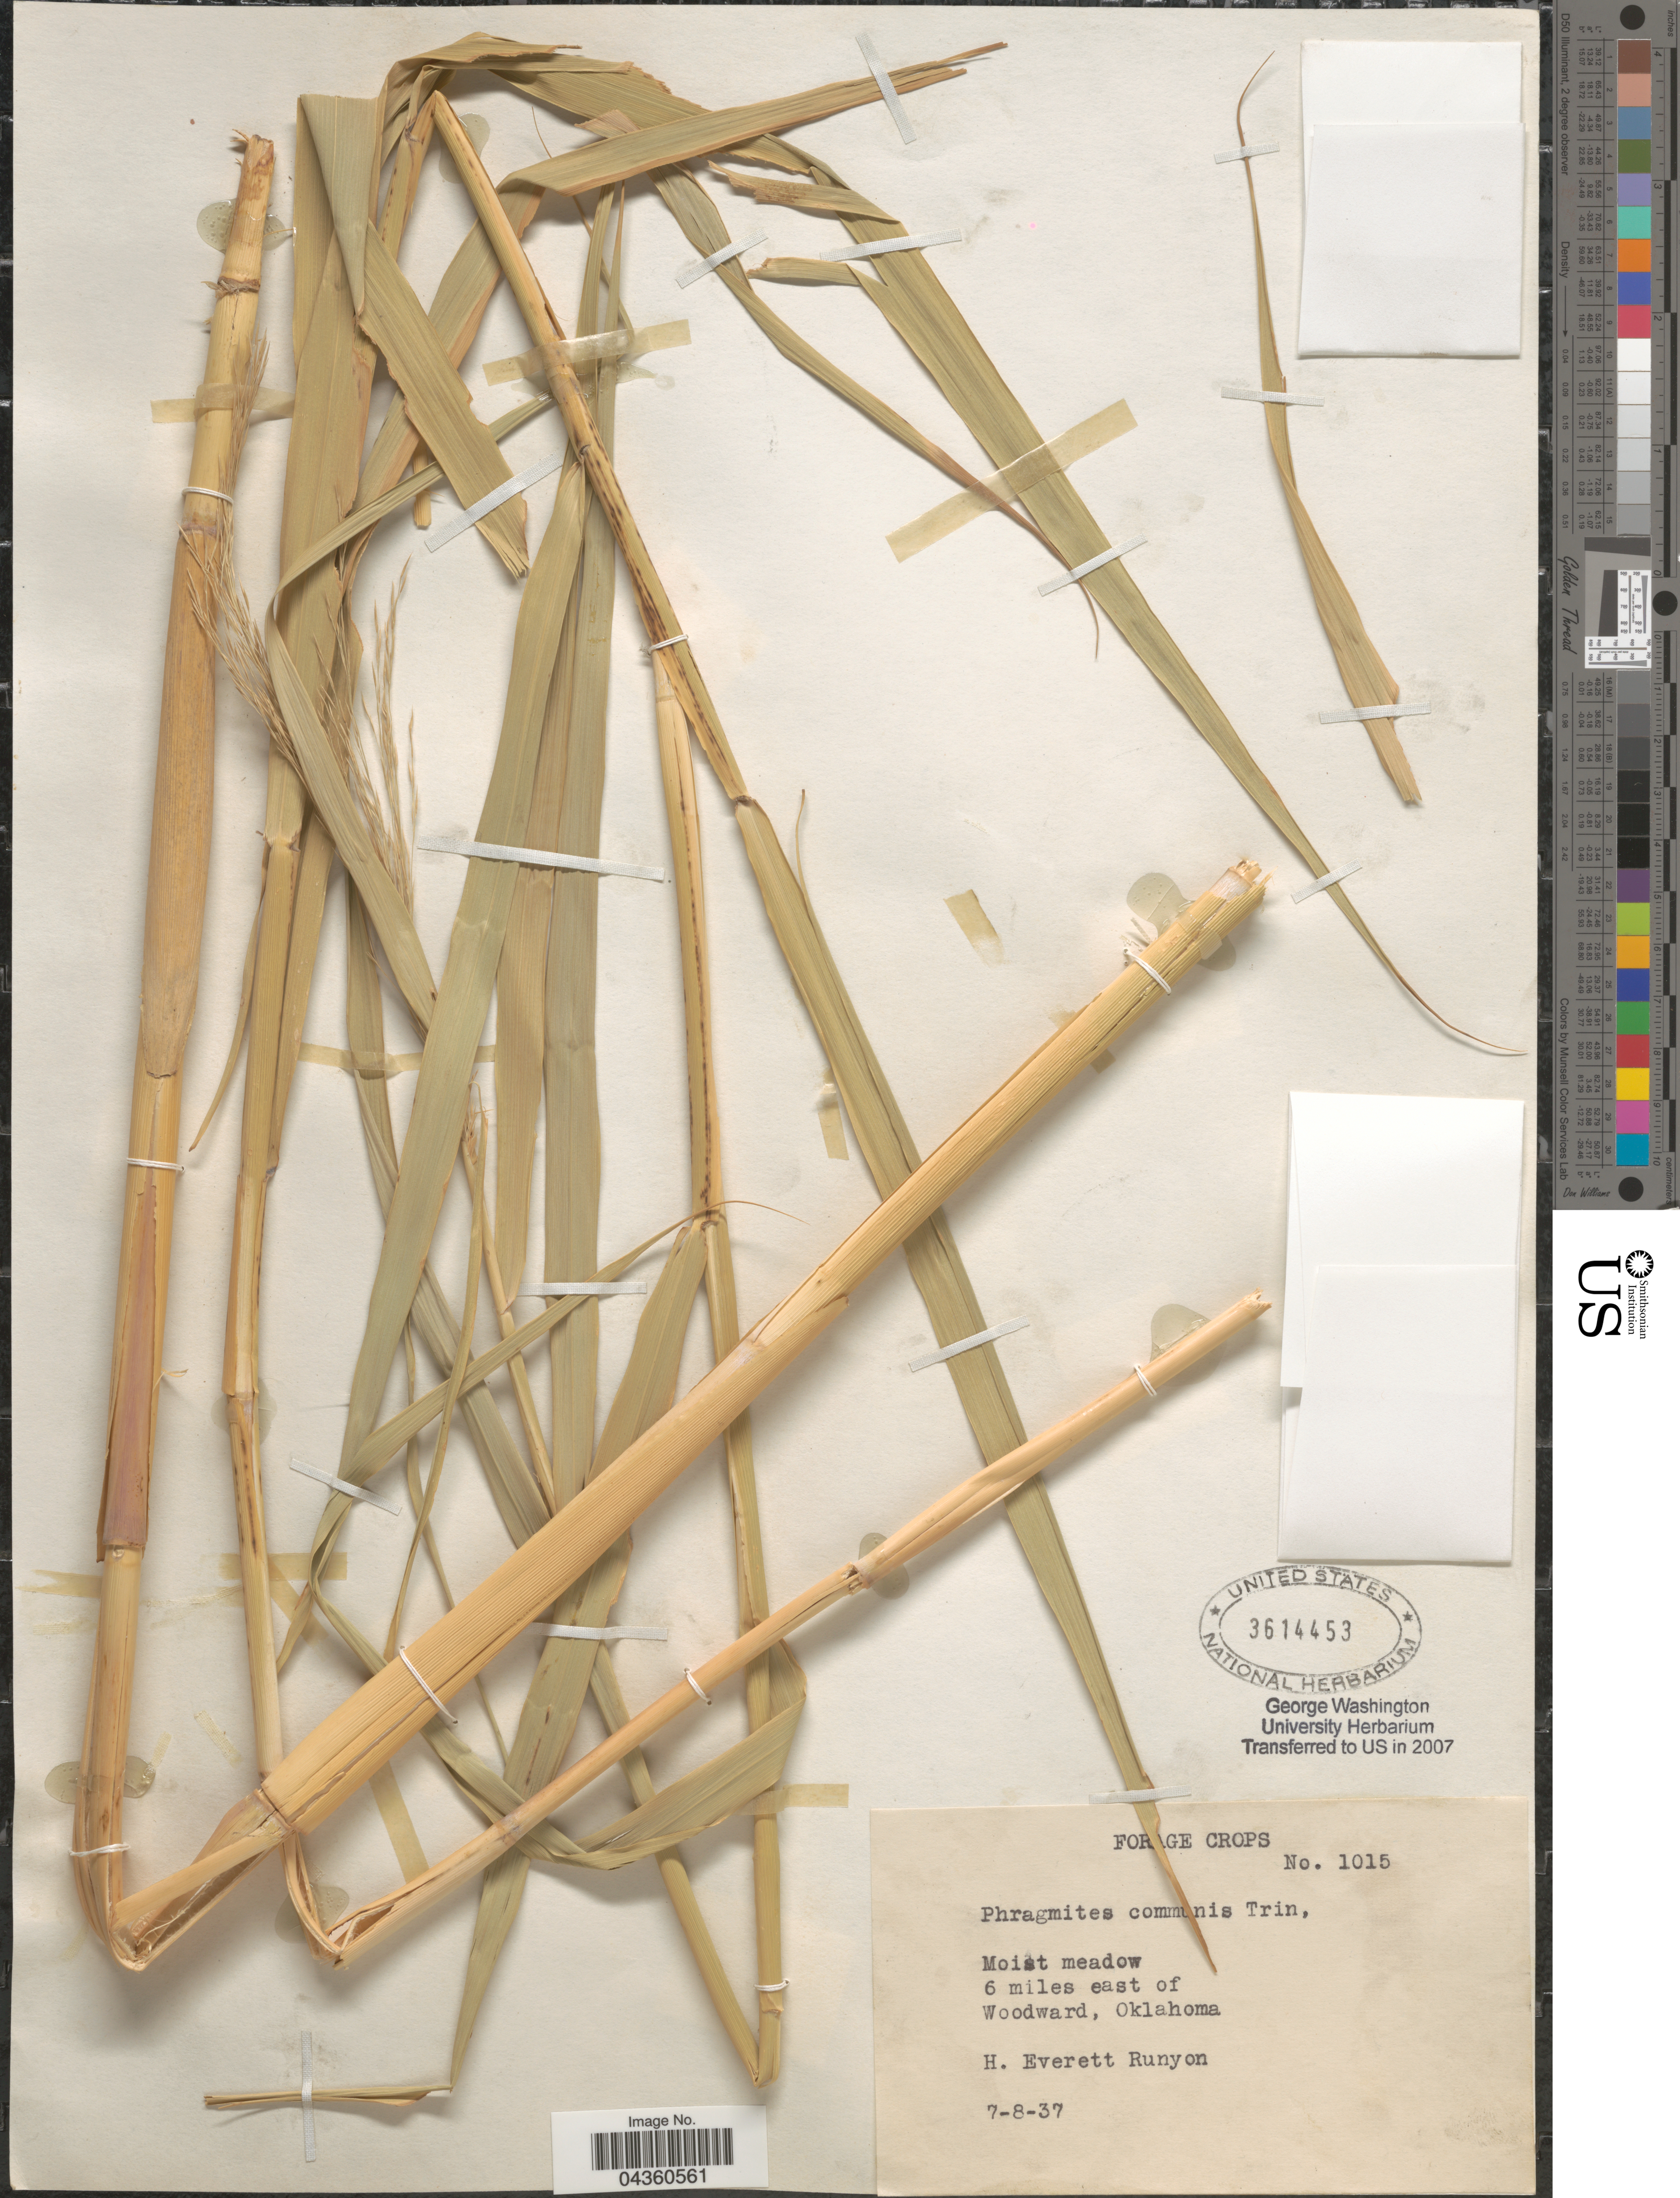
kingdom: Plantae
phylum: Tracheophyta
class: Liliopsida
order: Poales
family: Poaceae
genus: Phragmites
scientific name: Phragmites australis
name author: (Cav.) Trin. ex Steud.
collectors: H. E. Runyon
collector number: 1015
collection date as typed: Transcribed d/m/y: 8/7/37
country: United States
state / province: Oklahoma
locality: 6 miles east of Woodward.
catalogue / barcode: US 3614453